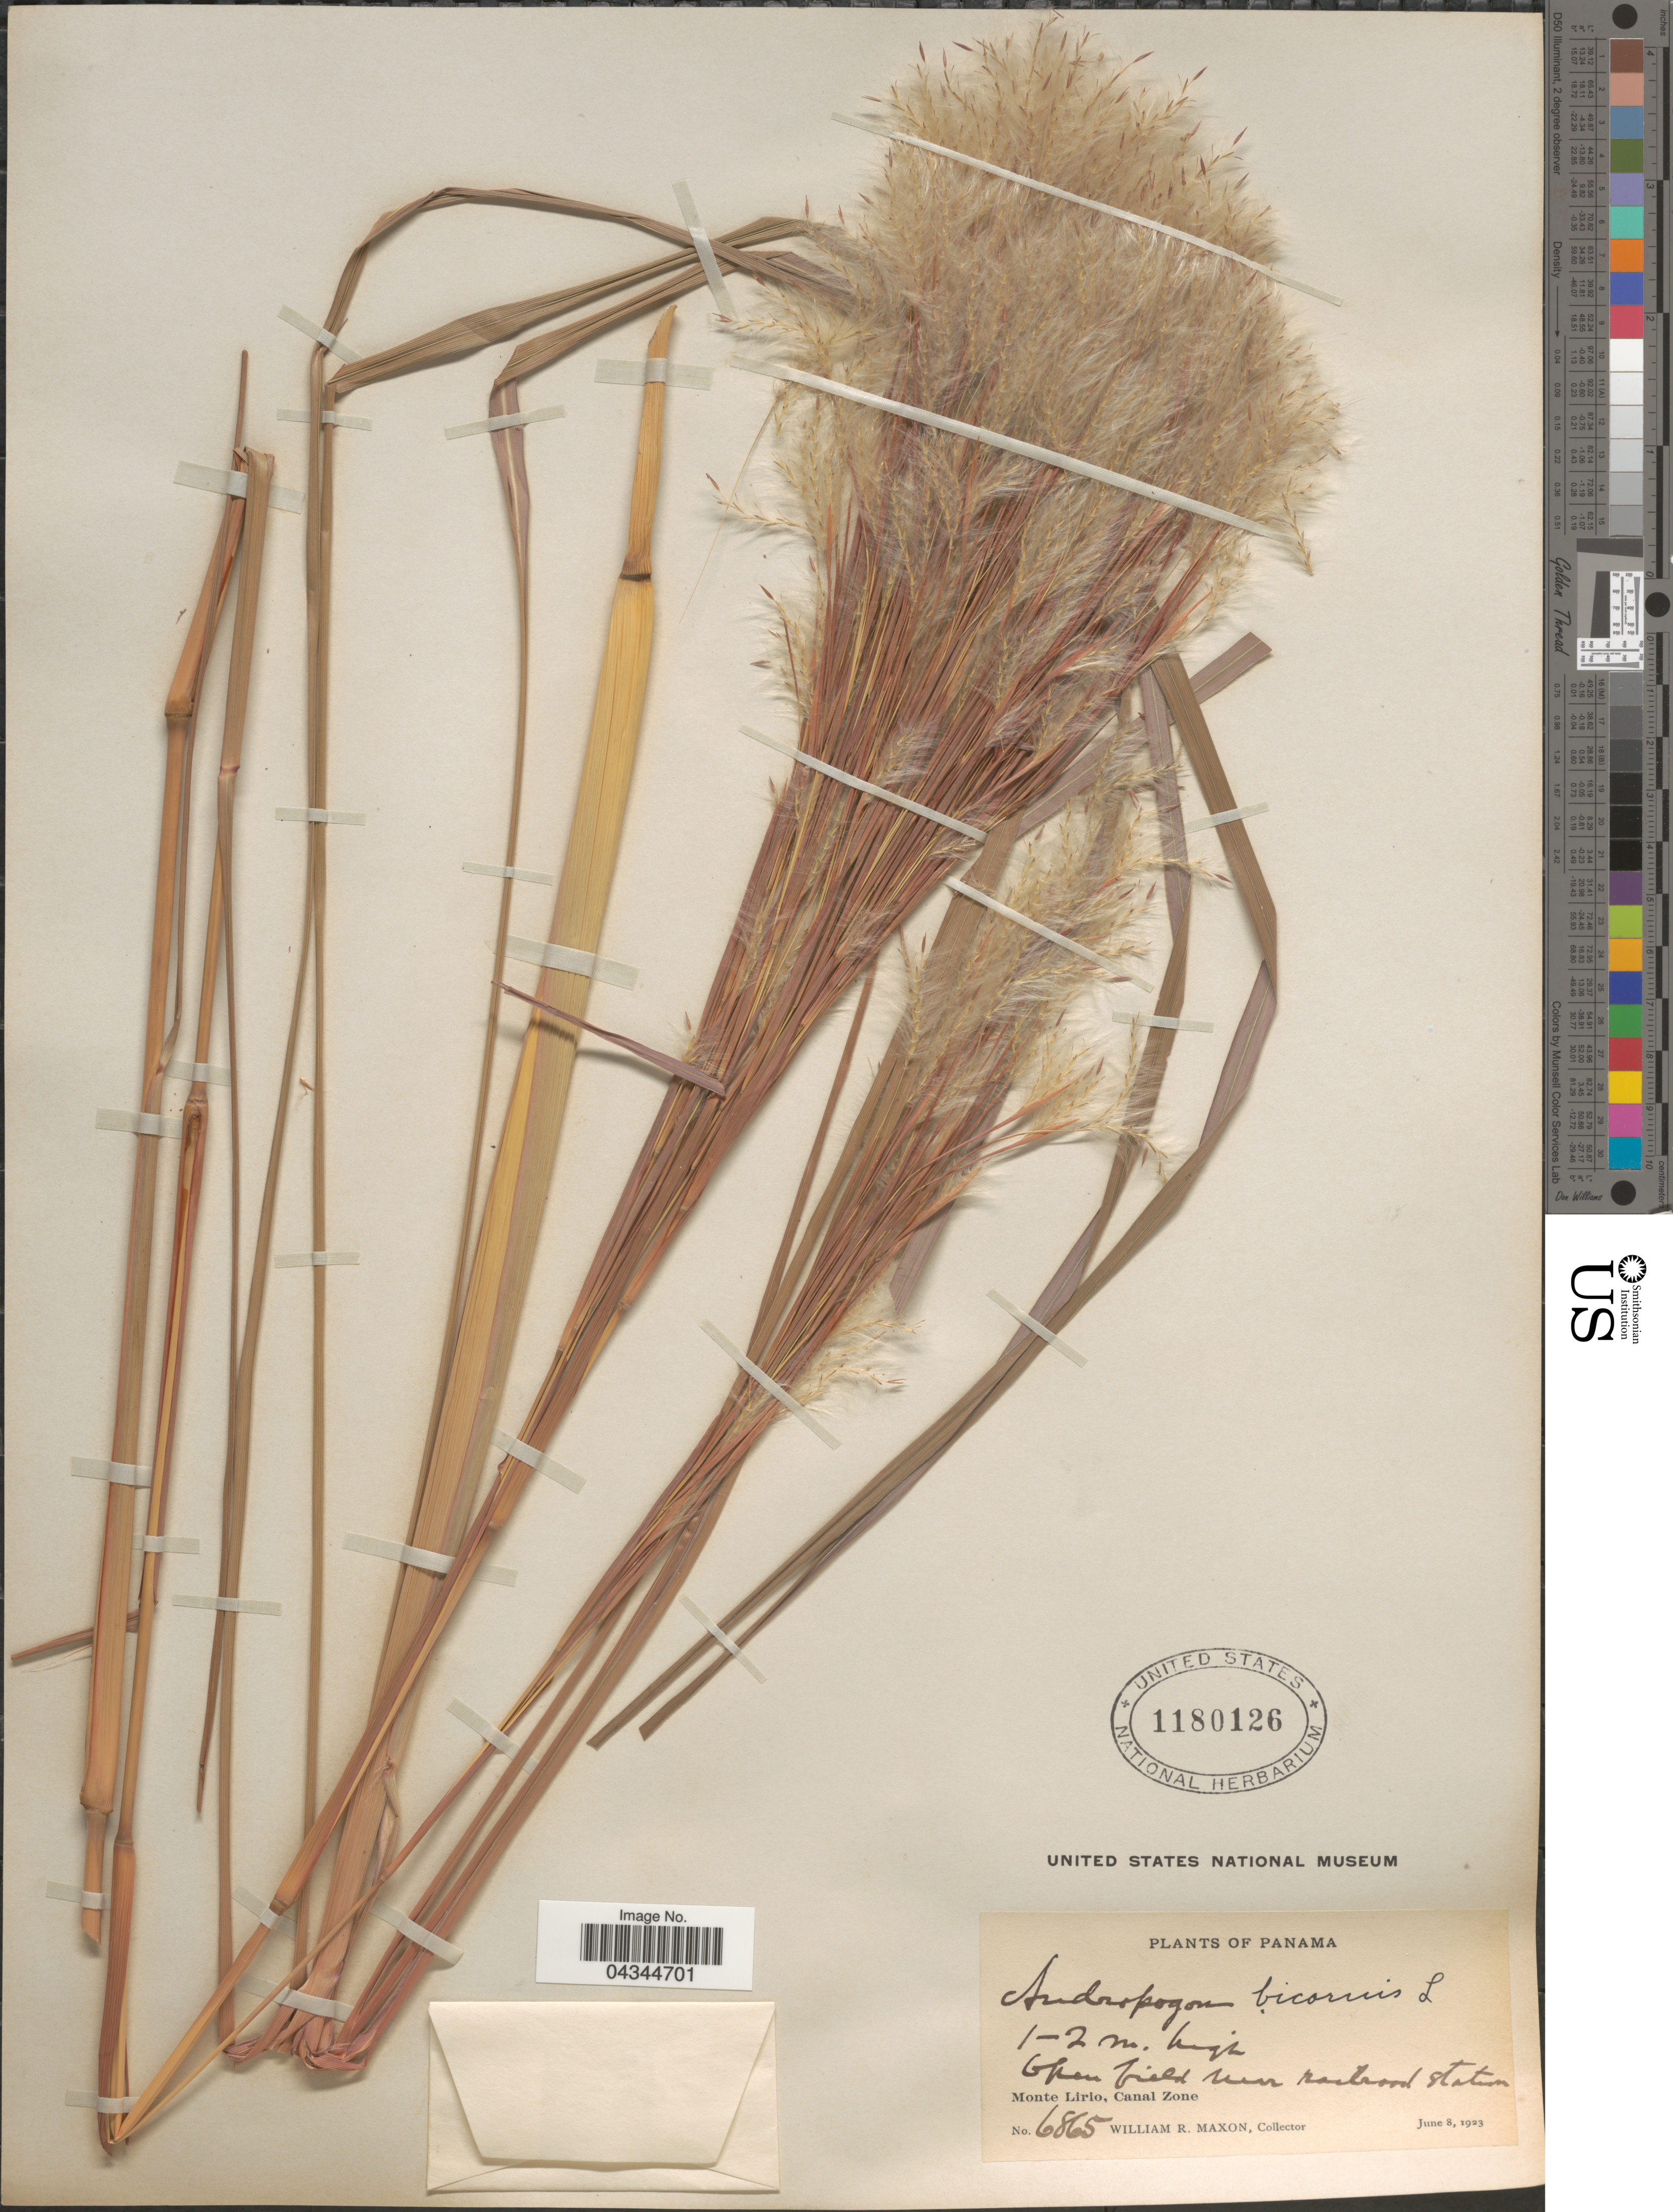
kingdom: Plantae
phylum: Tracheophyta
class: Liliopsida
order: Poales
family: Poaceae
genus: Andropogon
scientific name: Andropogon bicornis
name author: L.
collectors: W. R. Maxon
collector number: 6865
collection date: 1923-06-08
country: Panama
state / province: Colón / Panamá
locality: Open field near railroad station. Monte Lirio, Canal Zone.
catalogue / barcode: US 1180126